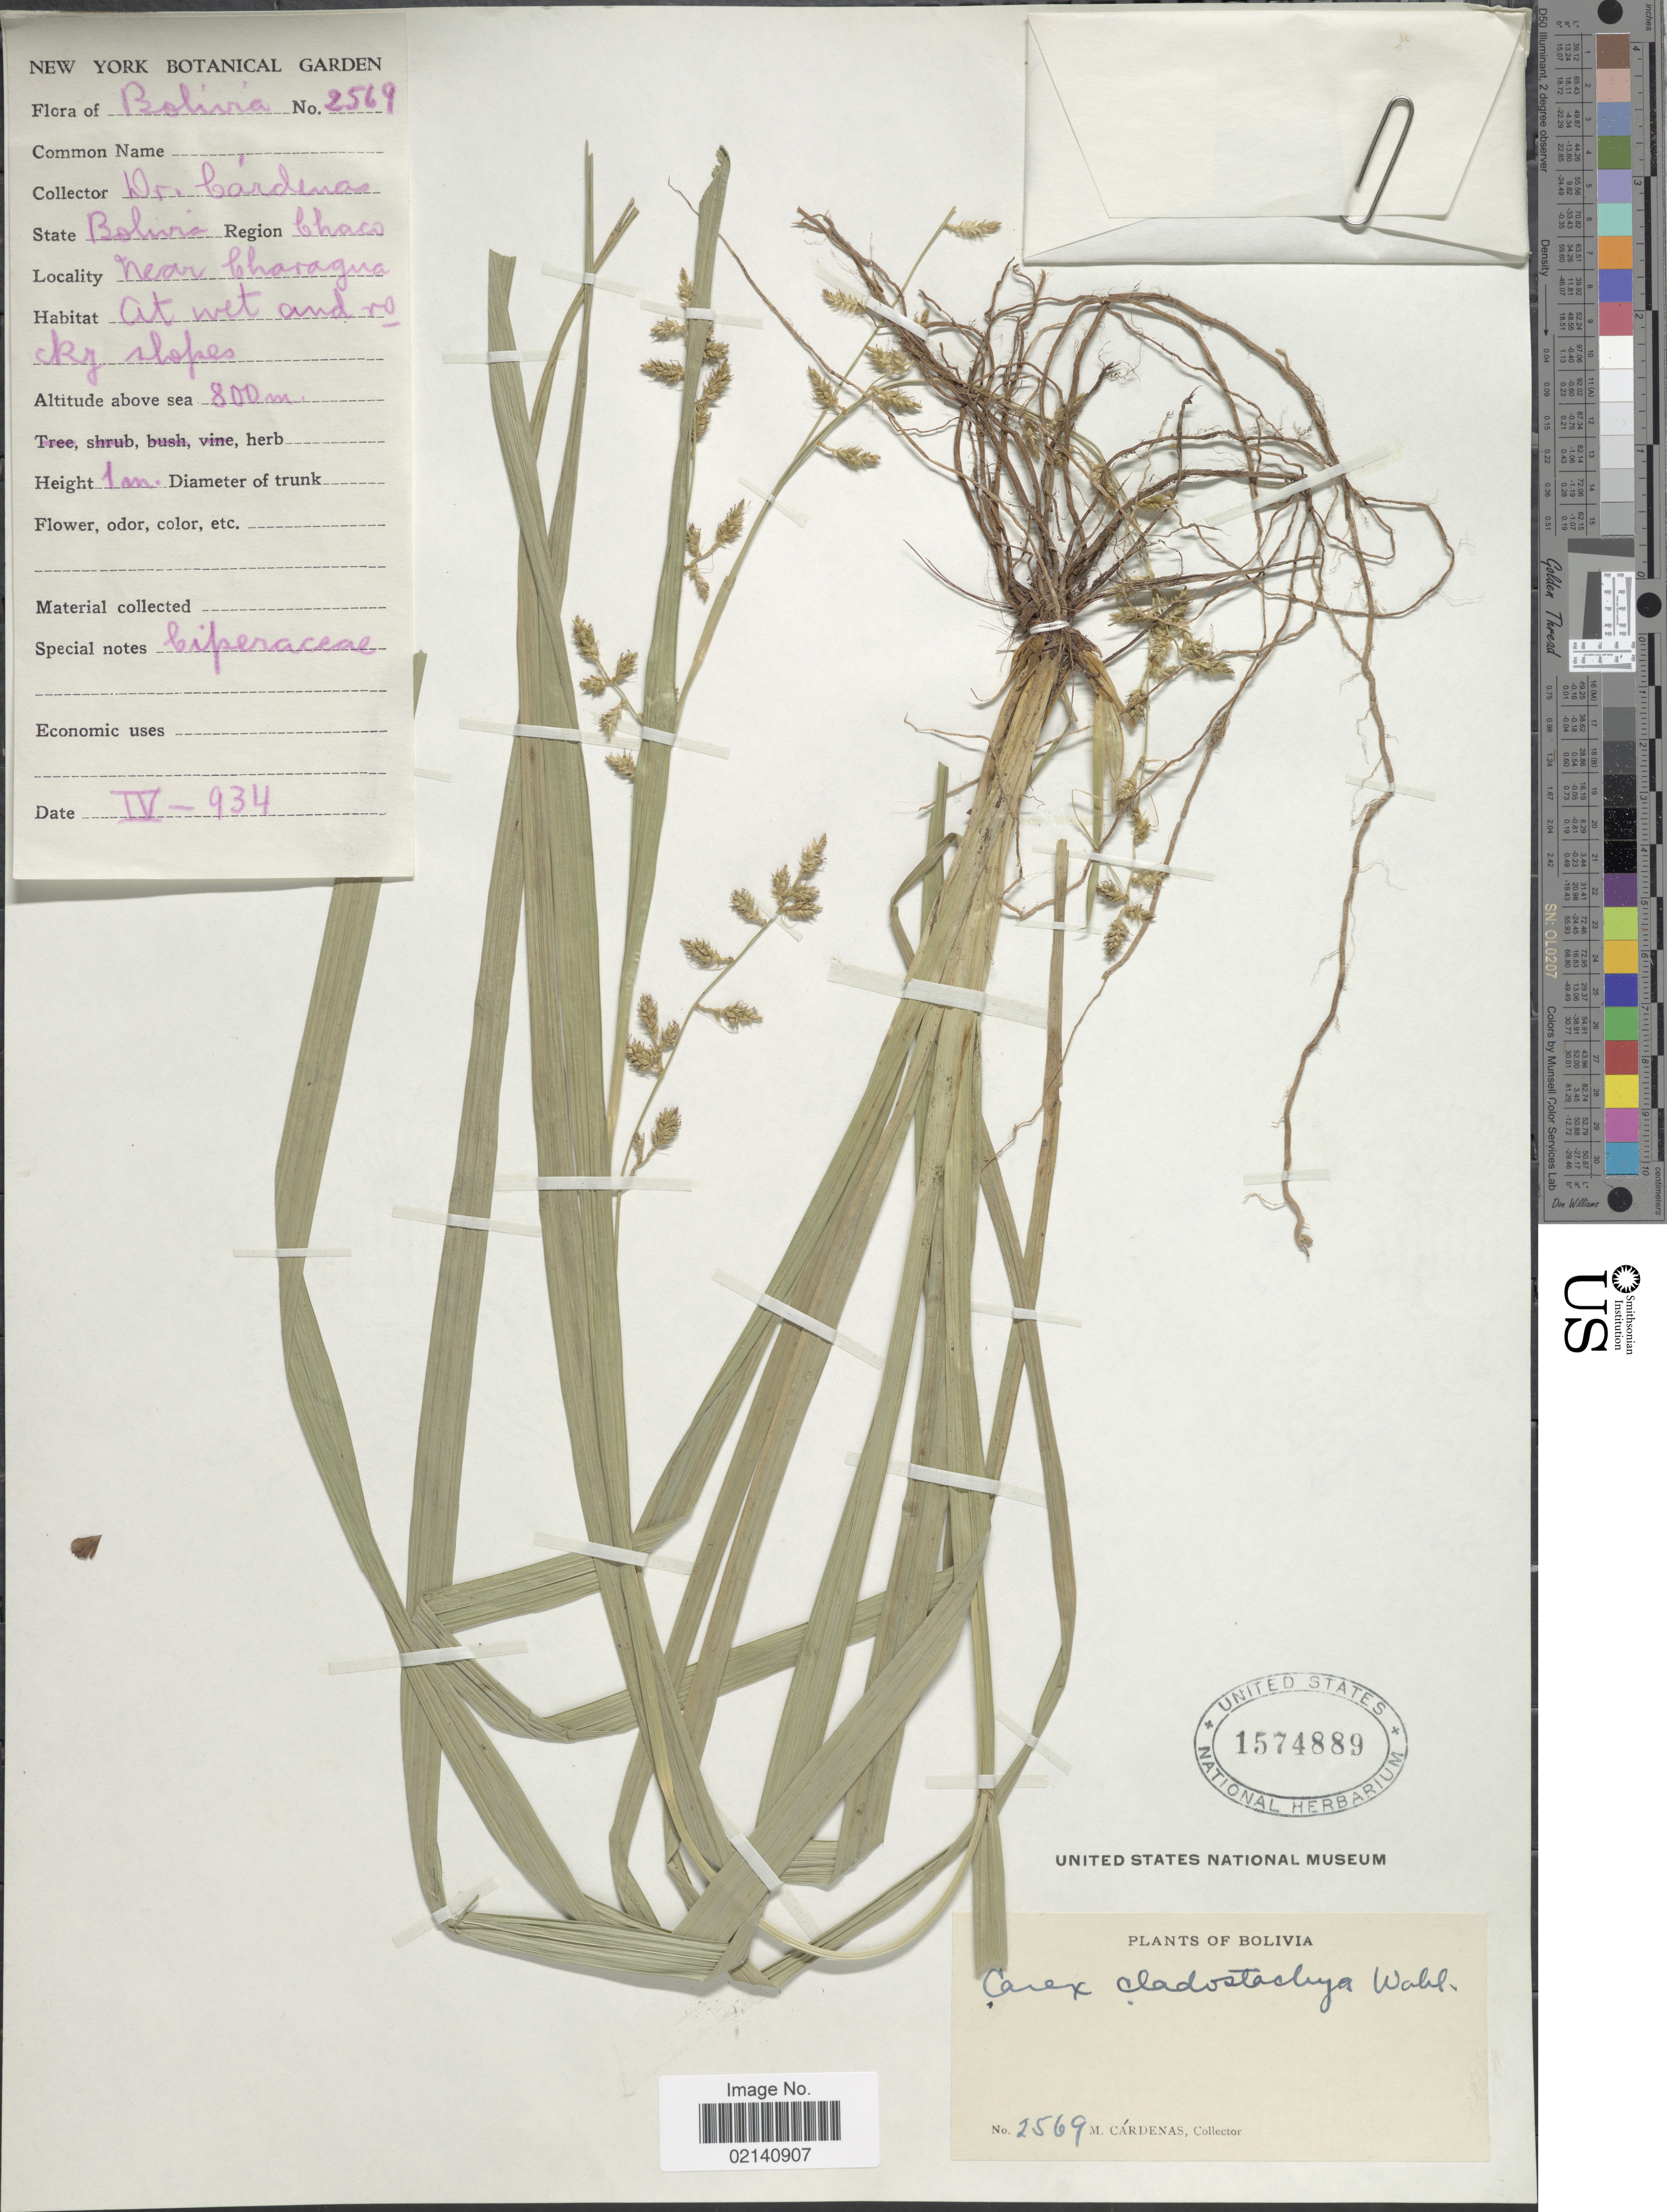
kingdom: Plantae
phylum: Tracheophyta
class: Liliopsida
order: Poales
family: Cyperaceae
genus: Carex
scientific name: Carex polystachya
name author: Sw. ex Wahlenb.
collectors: M. Cárdenas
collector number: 2569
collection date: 1934-04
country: Argentina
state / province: Chaco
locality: Near Charagua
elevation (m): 800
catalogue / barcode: US 1574889